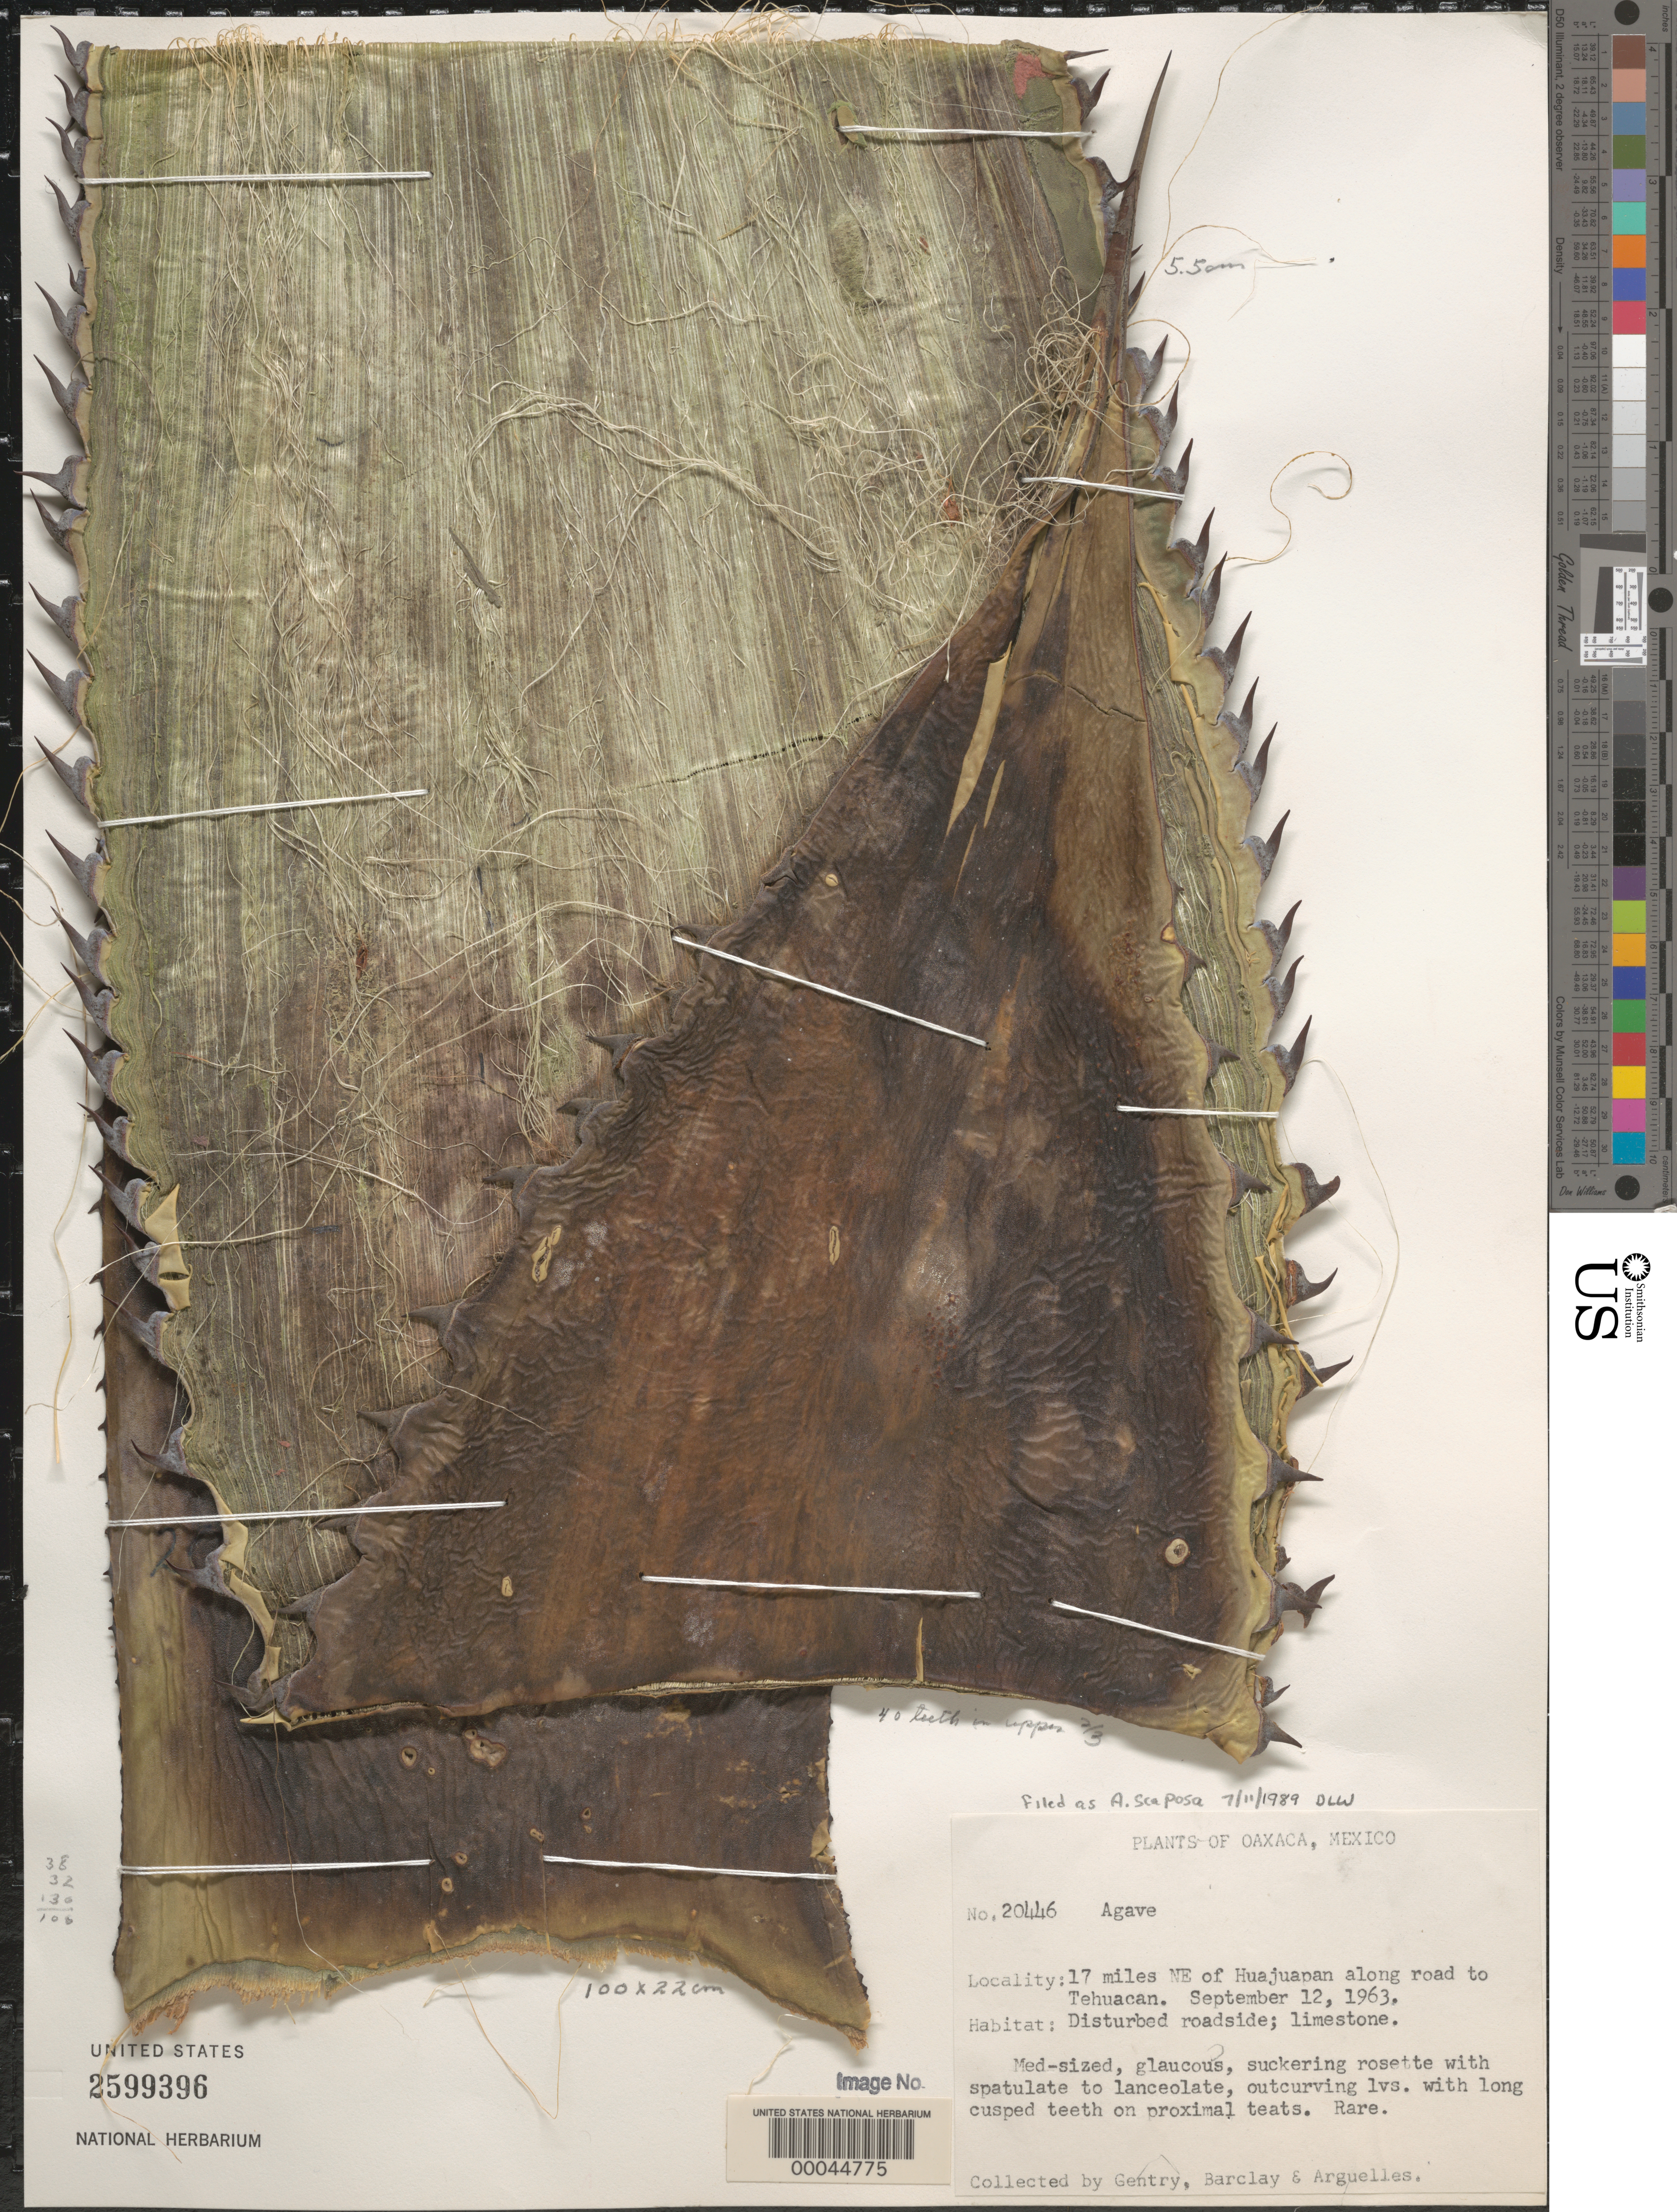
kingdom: Plantae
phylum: Tracheophyta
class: Liliopsida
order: Asparagales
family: Asparagaceae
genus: Agave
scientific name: Agave scaposa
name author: Gentry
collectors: Gentry, --, -- Barclay & Arguelles, --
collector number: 20446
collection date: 1963-09-12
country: Mexico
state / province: Oaxaca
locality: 17 miles NE of Huajuapan along road to Tehuacan.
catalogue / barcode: US 2599396